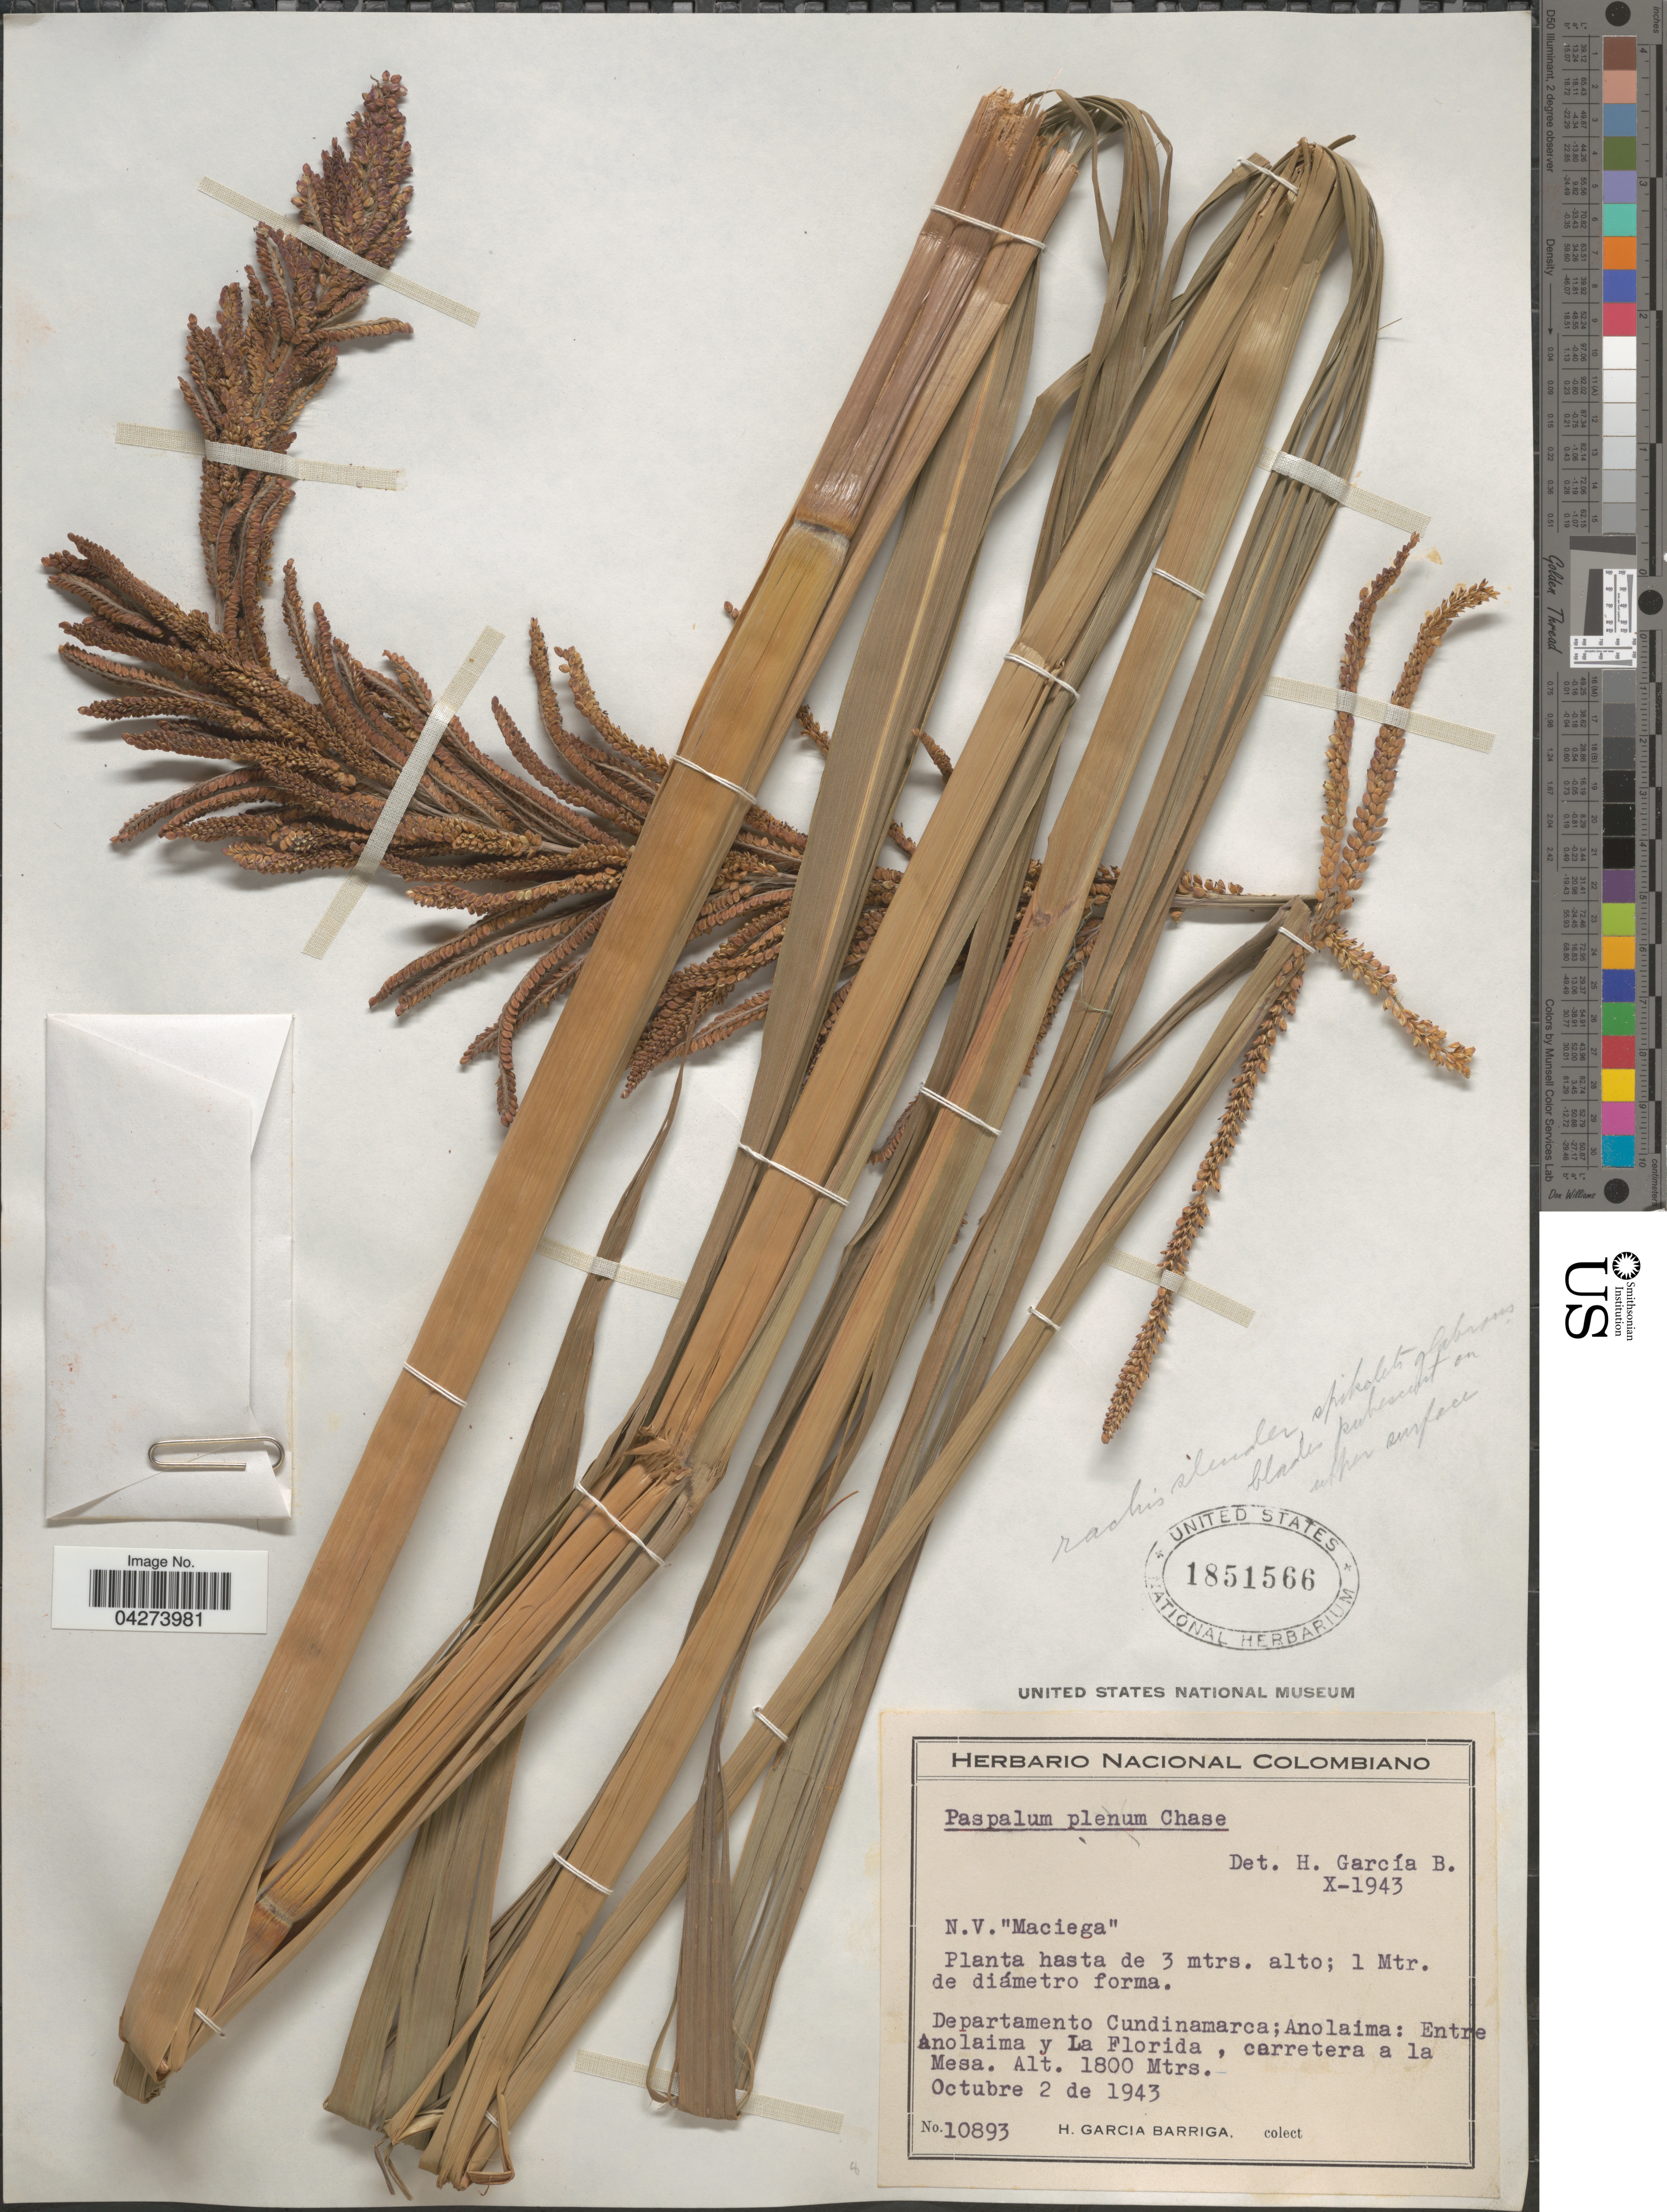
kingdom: Plantae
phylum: Tracheophyta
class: Liliopsida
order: Poales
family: Poaceae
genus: Paspalum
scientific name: Paspalum plenum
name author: Chase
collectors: H. García Barriga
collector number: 10893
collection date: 1943-10-02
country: Colombia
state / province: Cundinamarca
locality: Departamento Cundinamarca; Anolaima: Entre Anolaima y La Florida, carretera a la Mesa.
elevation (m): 1800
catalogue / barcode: US 1851566